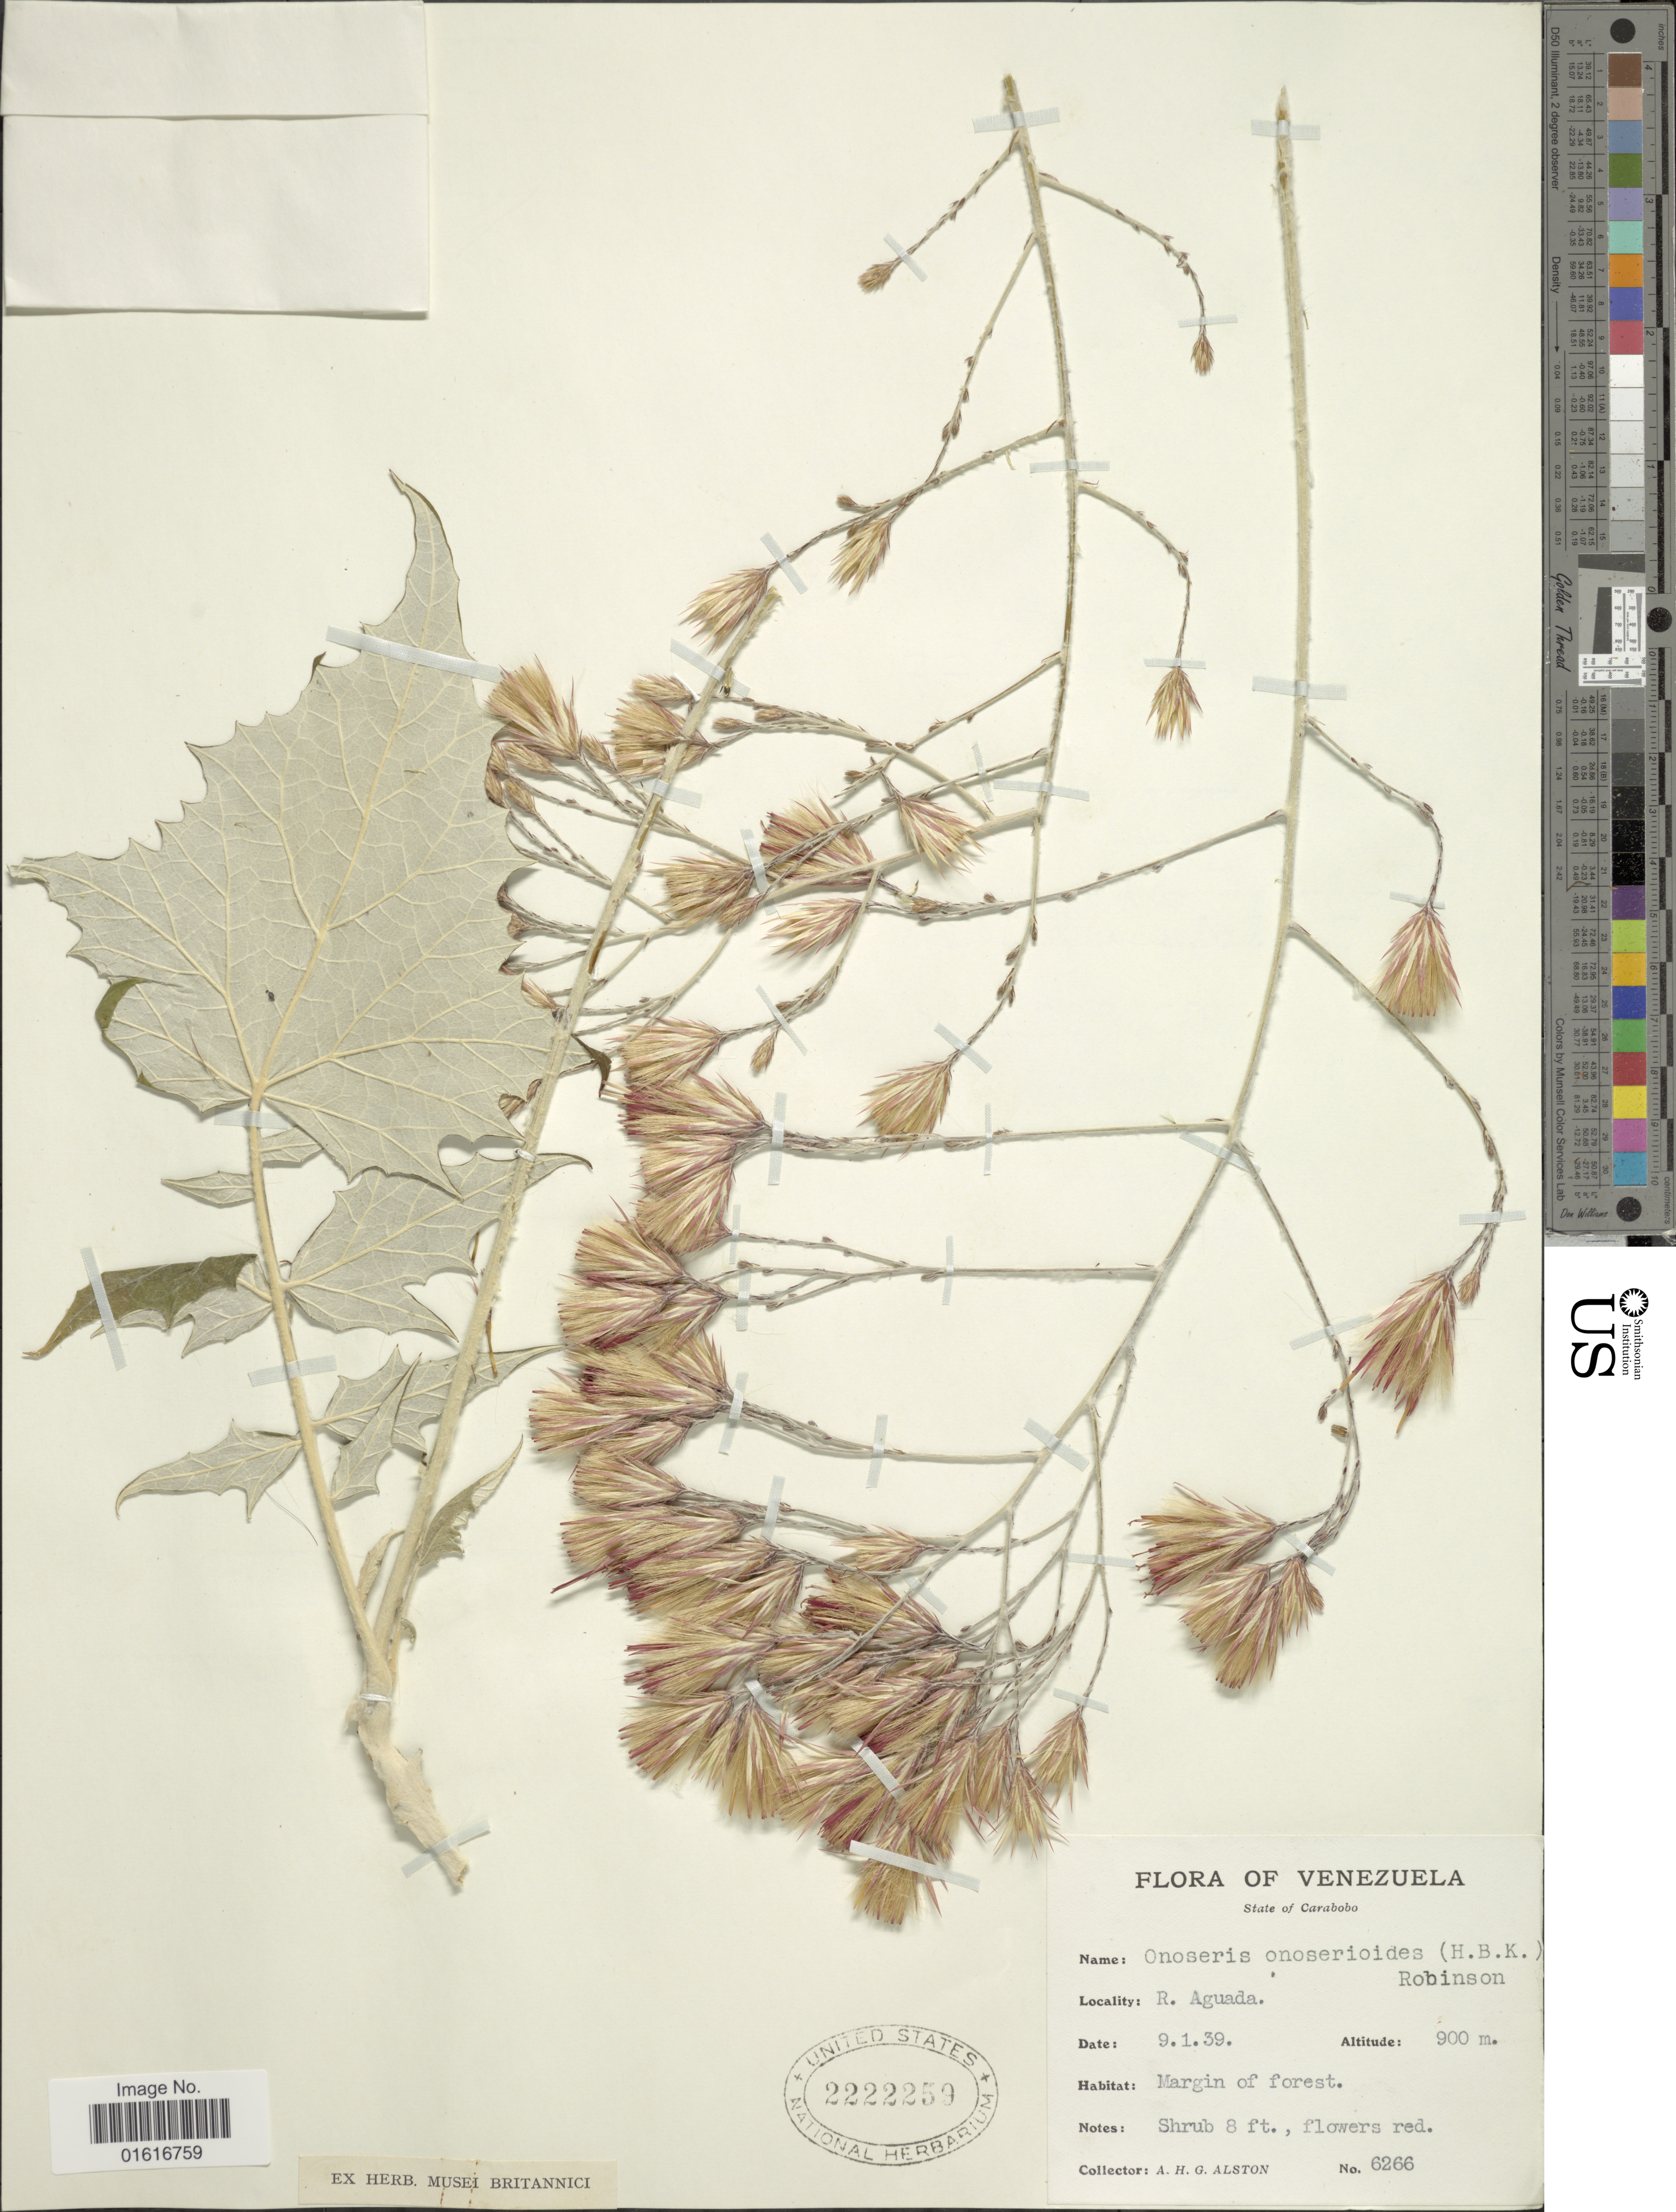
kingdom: Plantae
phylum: Tracheophyta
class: Magnoliopsida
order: Asterales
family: Asteraceae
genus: Onoseris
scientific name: Onoseris onoseroides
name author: (Kunth) B.L. Rob.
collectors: A. H. Alston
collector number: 6266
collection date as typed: Transcribed d/m/y: 9/1/39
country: Venezuela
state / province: Carabobo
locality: R. Aguada, Margin of forest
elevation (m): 900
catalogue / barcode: US 2222259